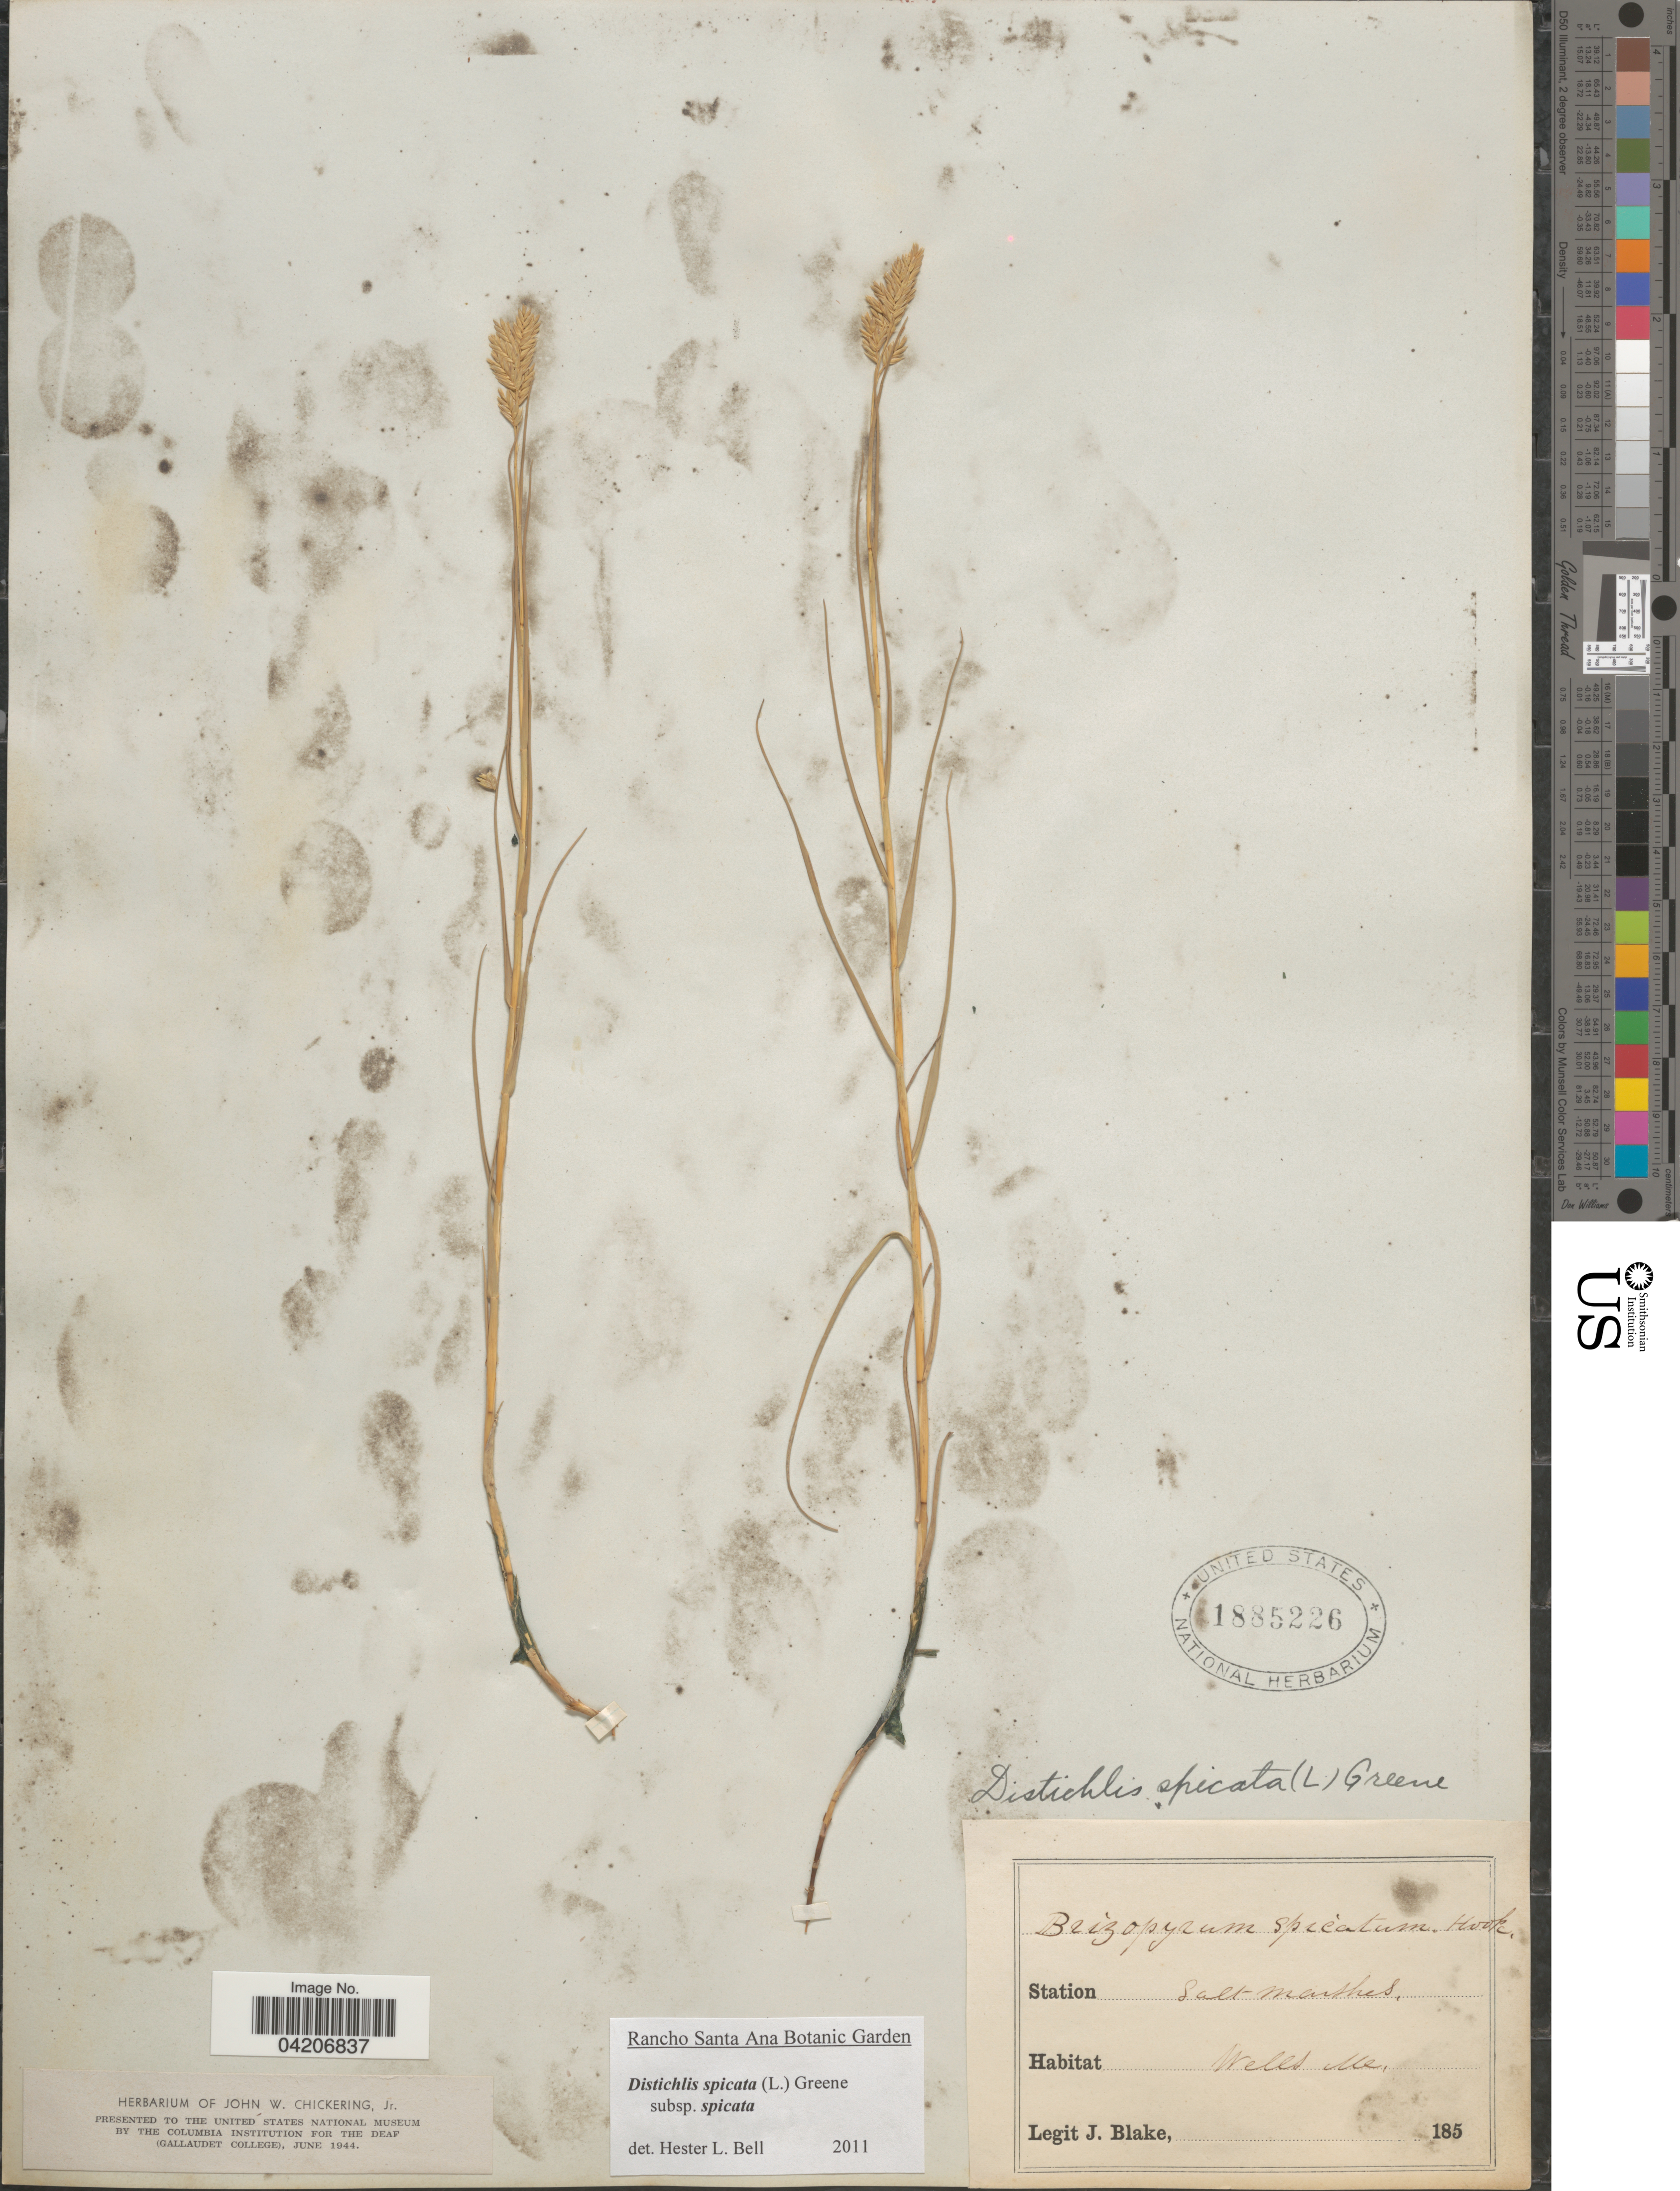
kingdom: Plantae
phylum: Tracheophyta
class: Liliopsida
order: Poales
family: Poaceae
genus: Distichlis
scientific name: Distichlis spicata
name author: (L.) Greene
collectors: J. Blake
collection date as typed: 185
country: United States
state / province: Maine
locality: Wells.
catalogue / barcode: US 1885226